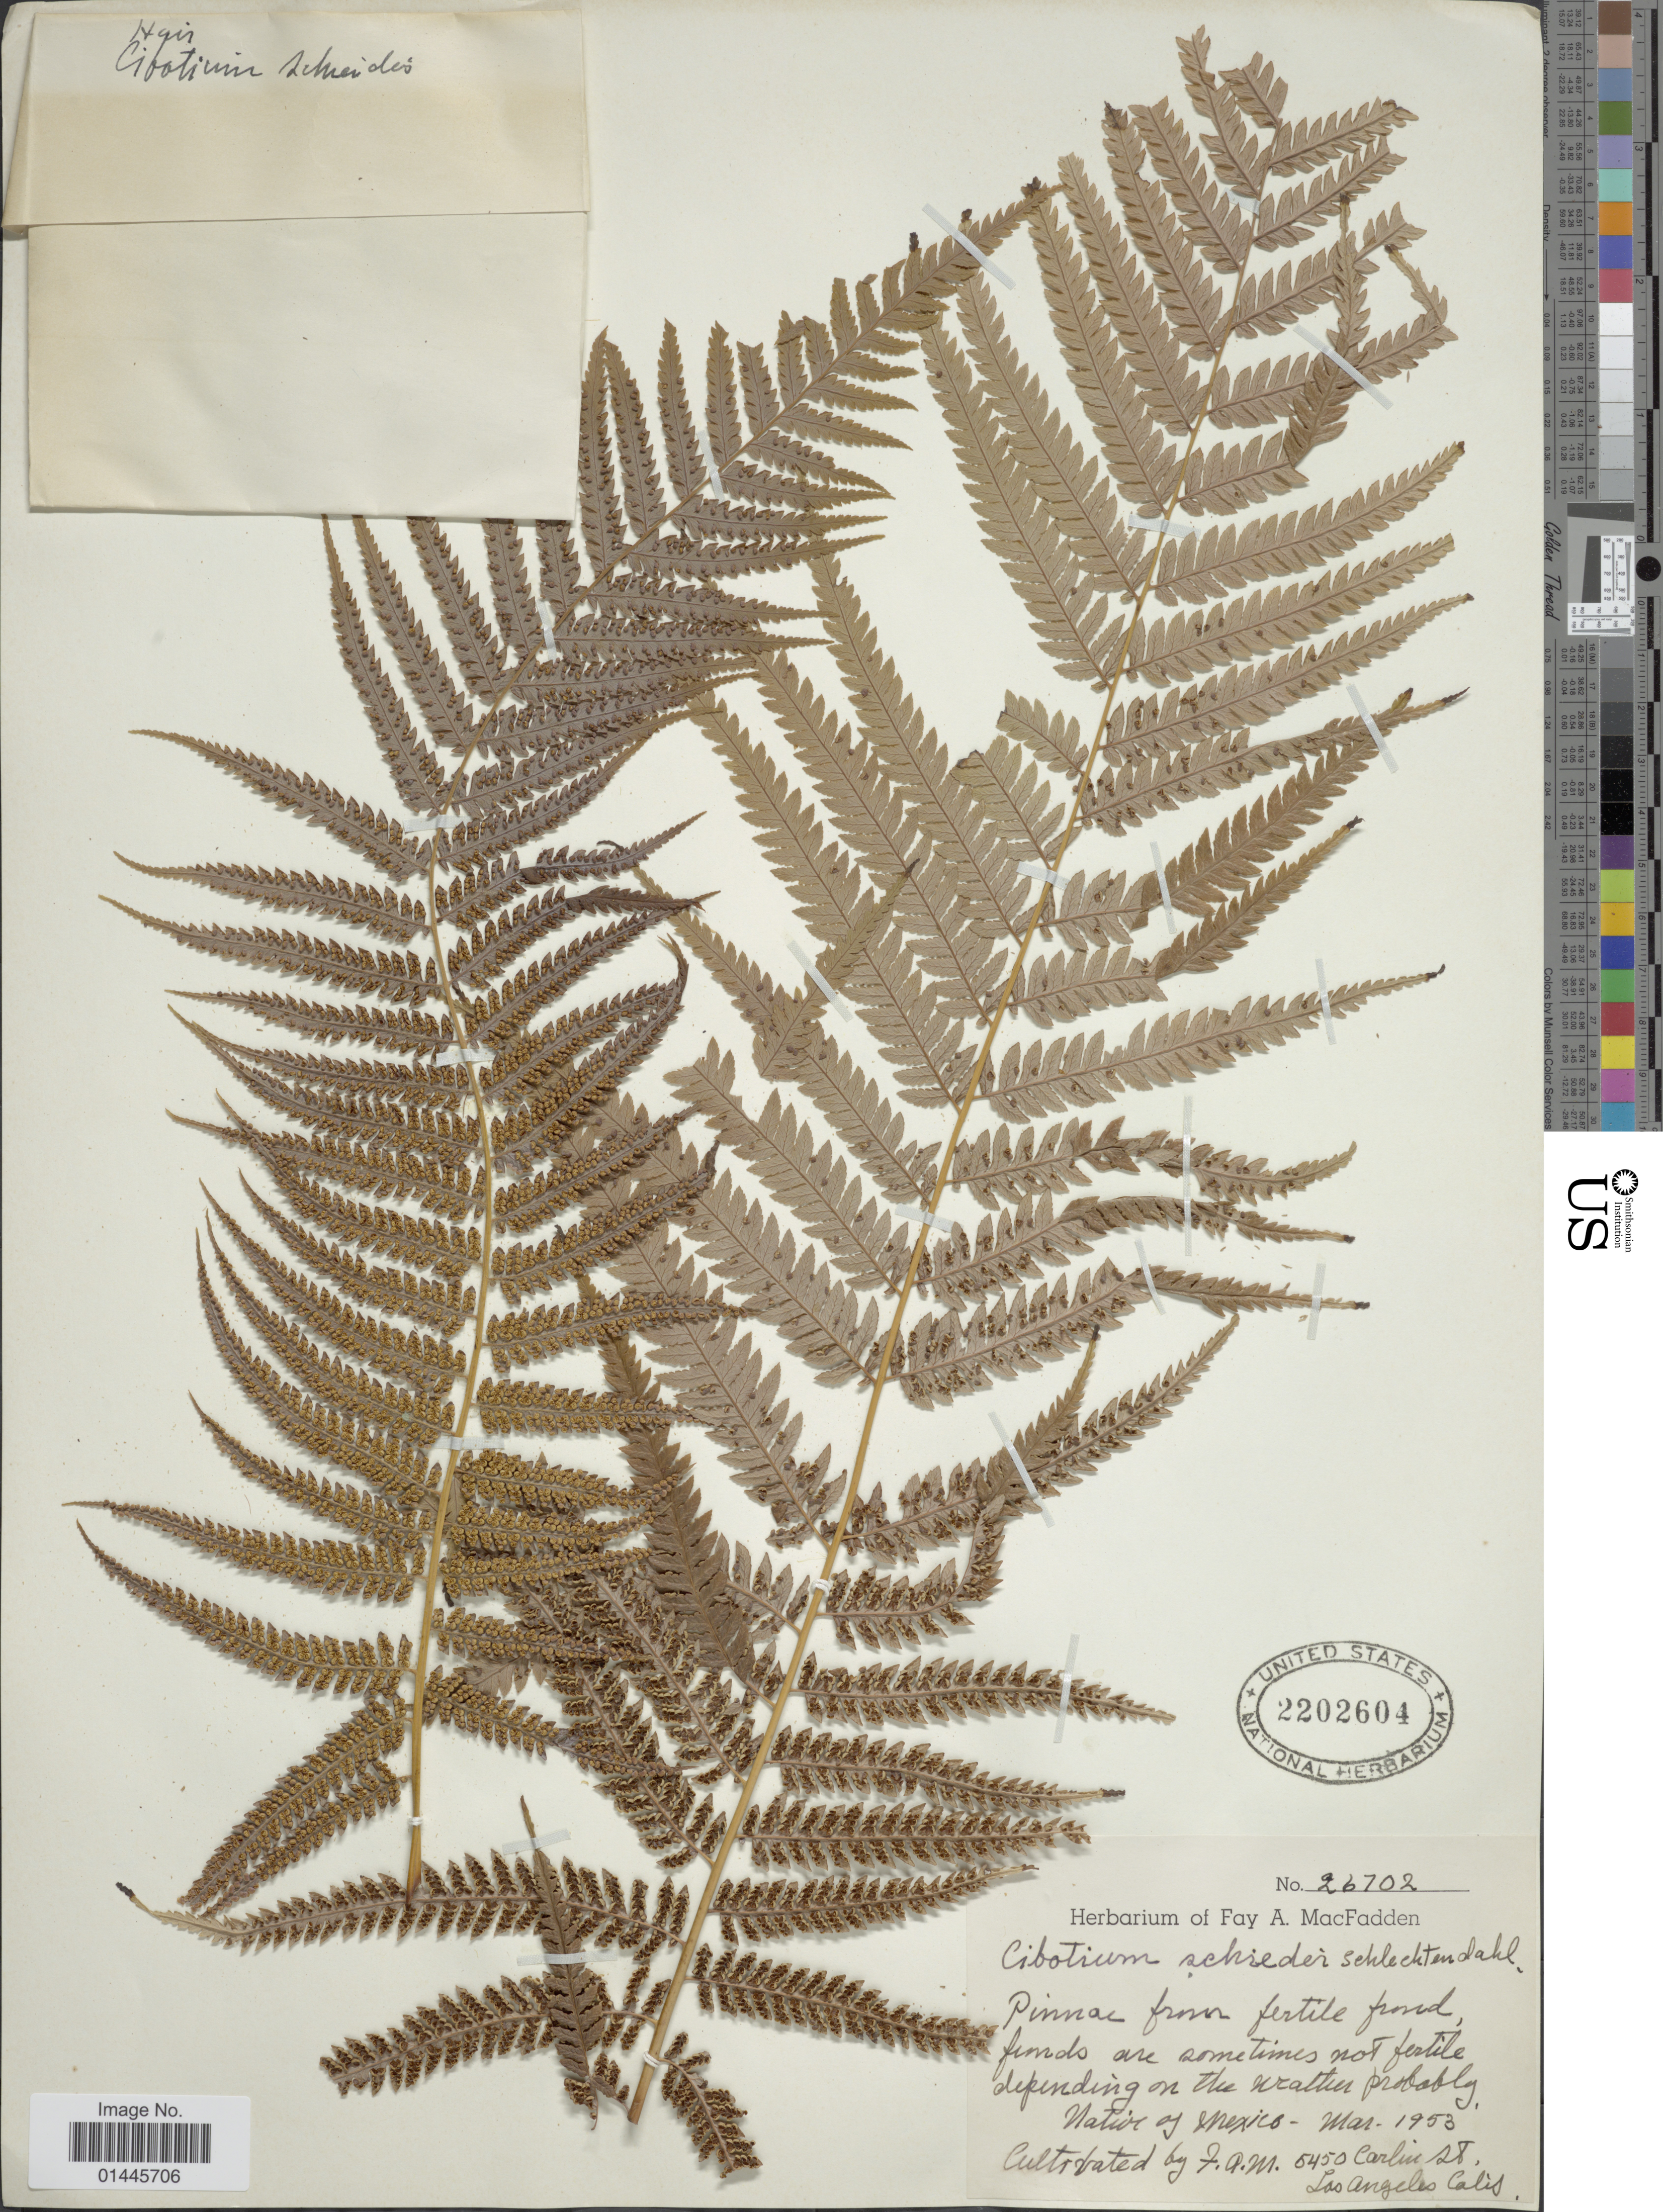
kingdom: Plantae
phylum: Tracheophyta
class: Polypodiopsida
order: Cyatheales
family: Cibotiaceae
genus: Cibotium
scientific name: Cibotium schiedei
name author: Schltdl. & Cham.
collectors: F. MacFadden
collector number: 26702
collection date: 1953-03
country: United States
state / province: California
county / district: Los Angeles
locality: Los Angeles.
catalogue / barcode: US 2202604